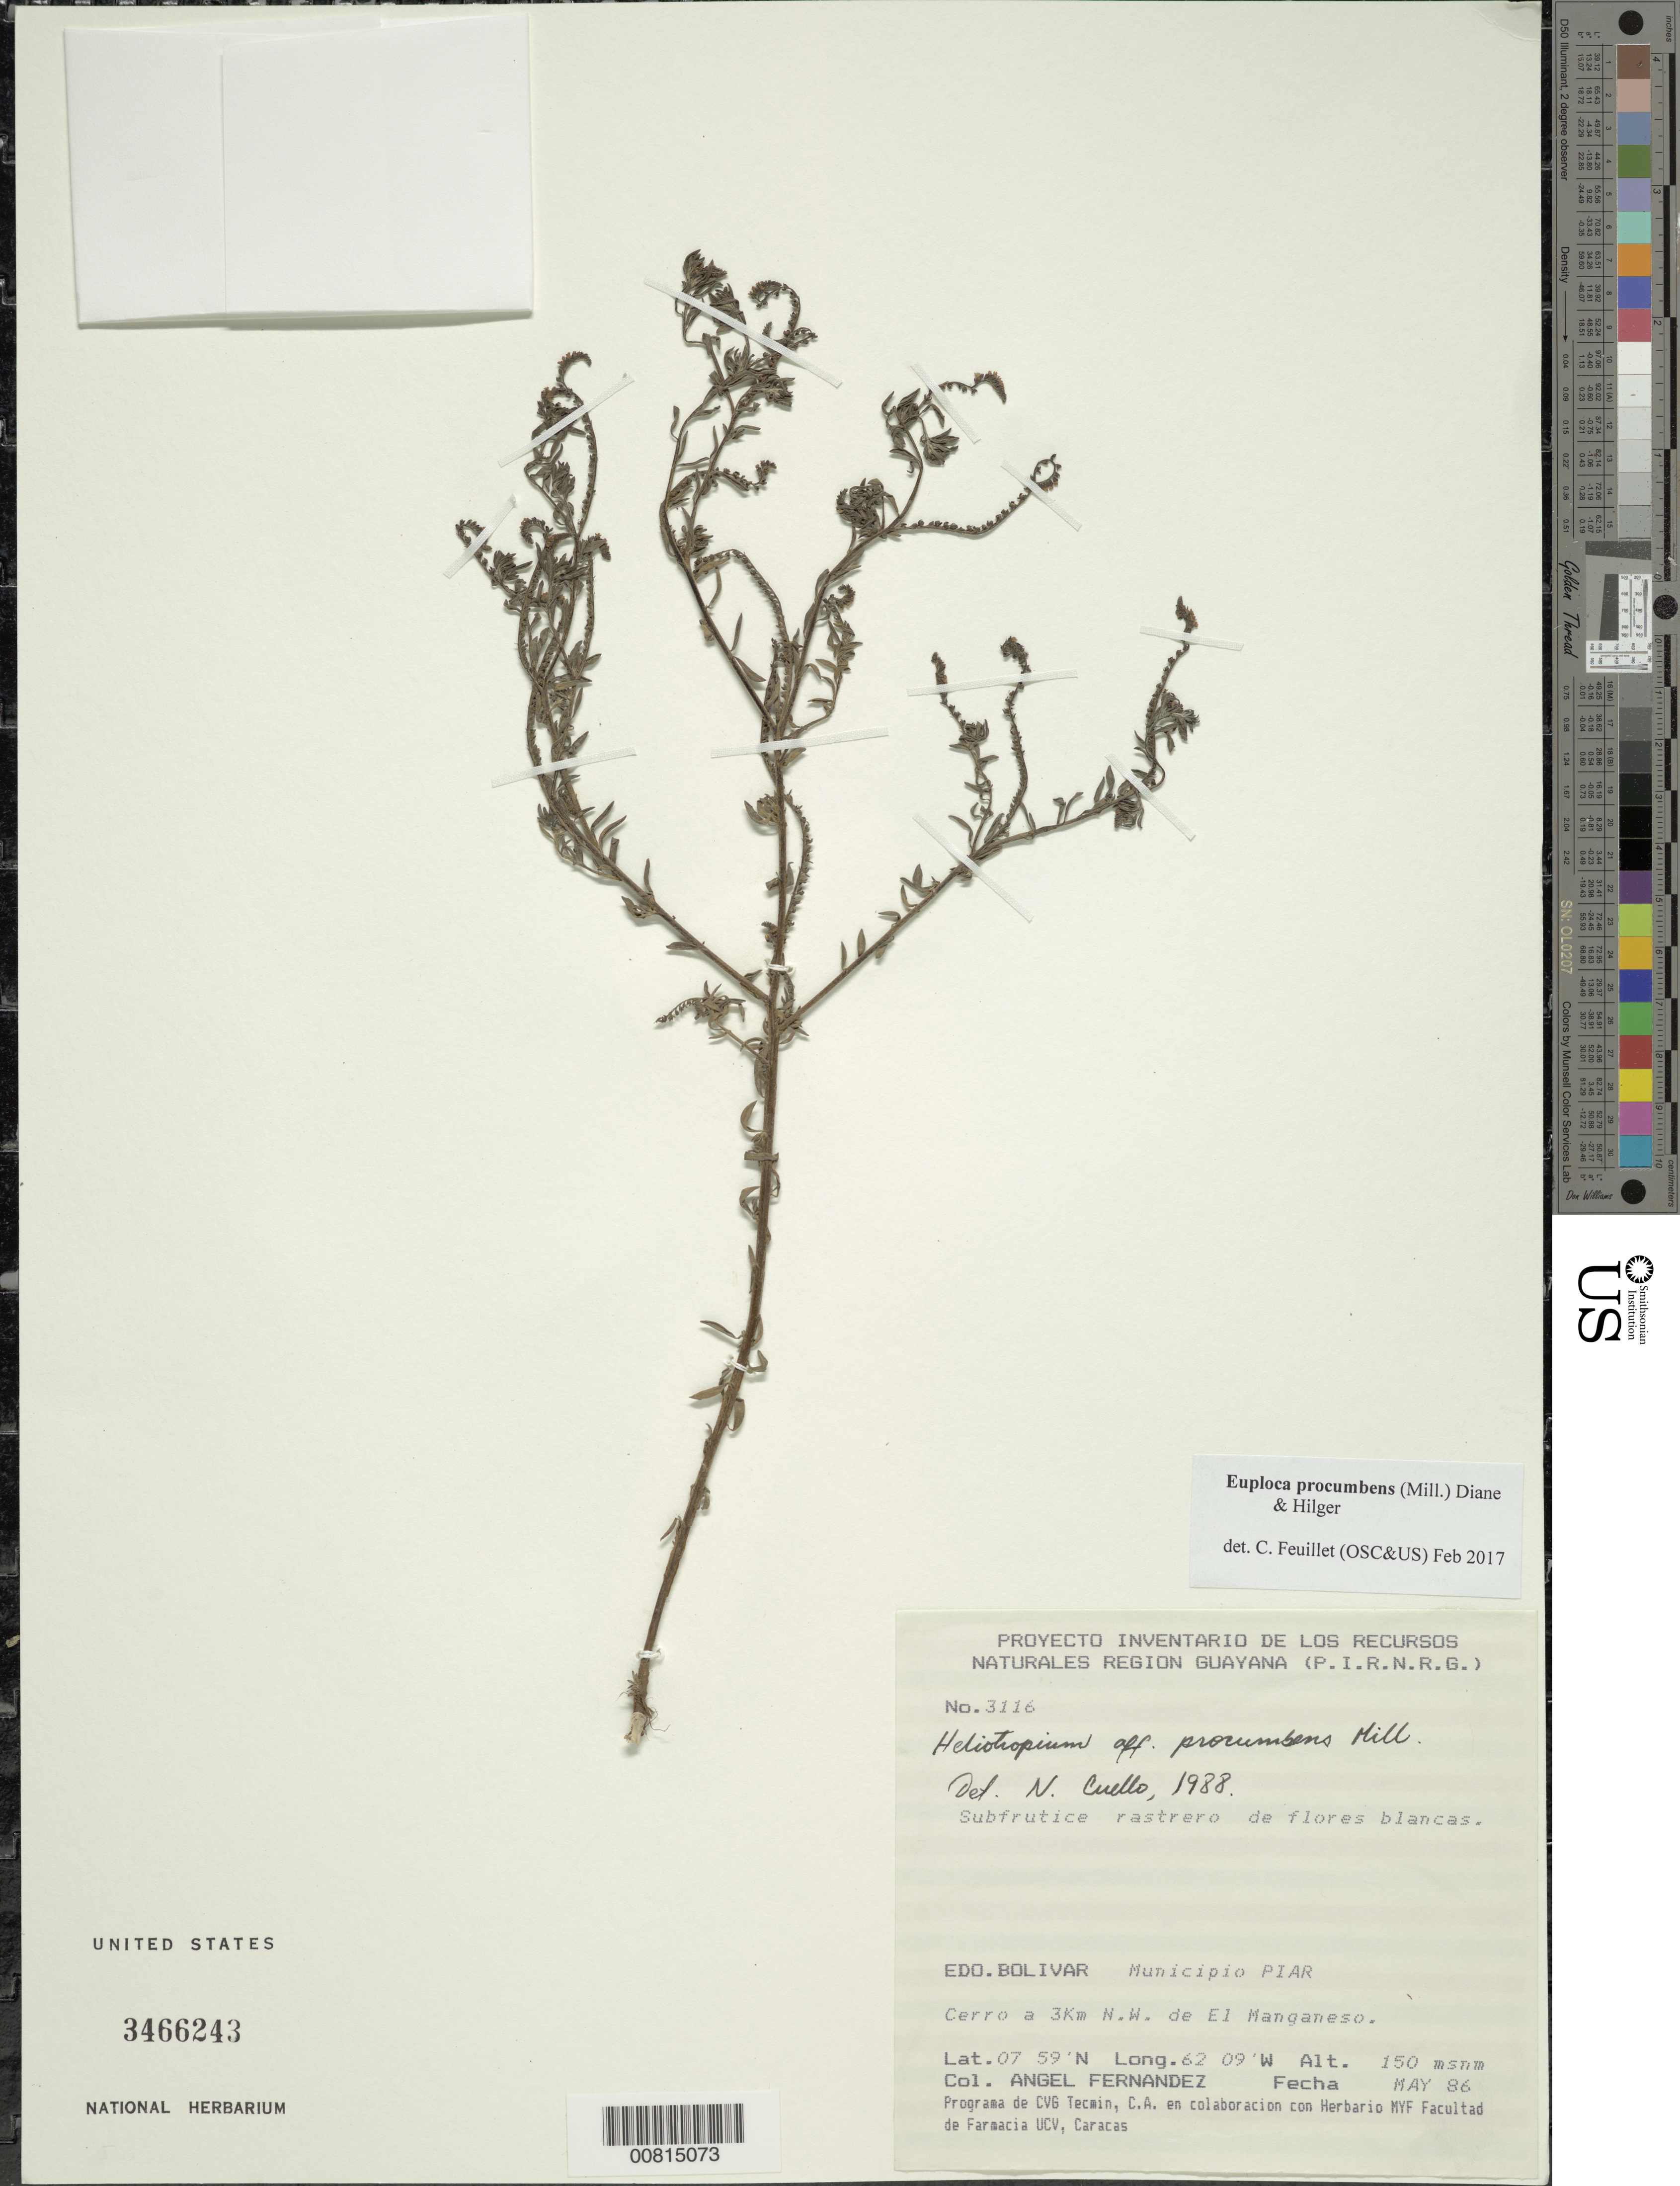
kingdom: Plantae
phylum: Tracheophyta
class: Magnoliopsida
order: Boraginales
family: Heliotropiaceae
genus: Heliotropium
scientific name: Heliotropium procumbens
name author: Mill.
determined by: Cuello, Nidia L.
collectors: A. Fernández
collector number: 3116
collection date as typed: May-86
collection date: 1986-05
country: Venezuela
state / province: Bolívar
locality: Mun. Piar, 3 km NW El Manganeso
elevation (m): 150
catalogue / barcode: US 3466243